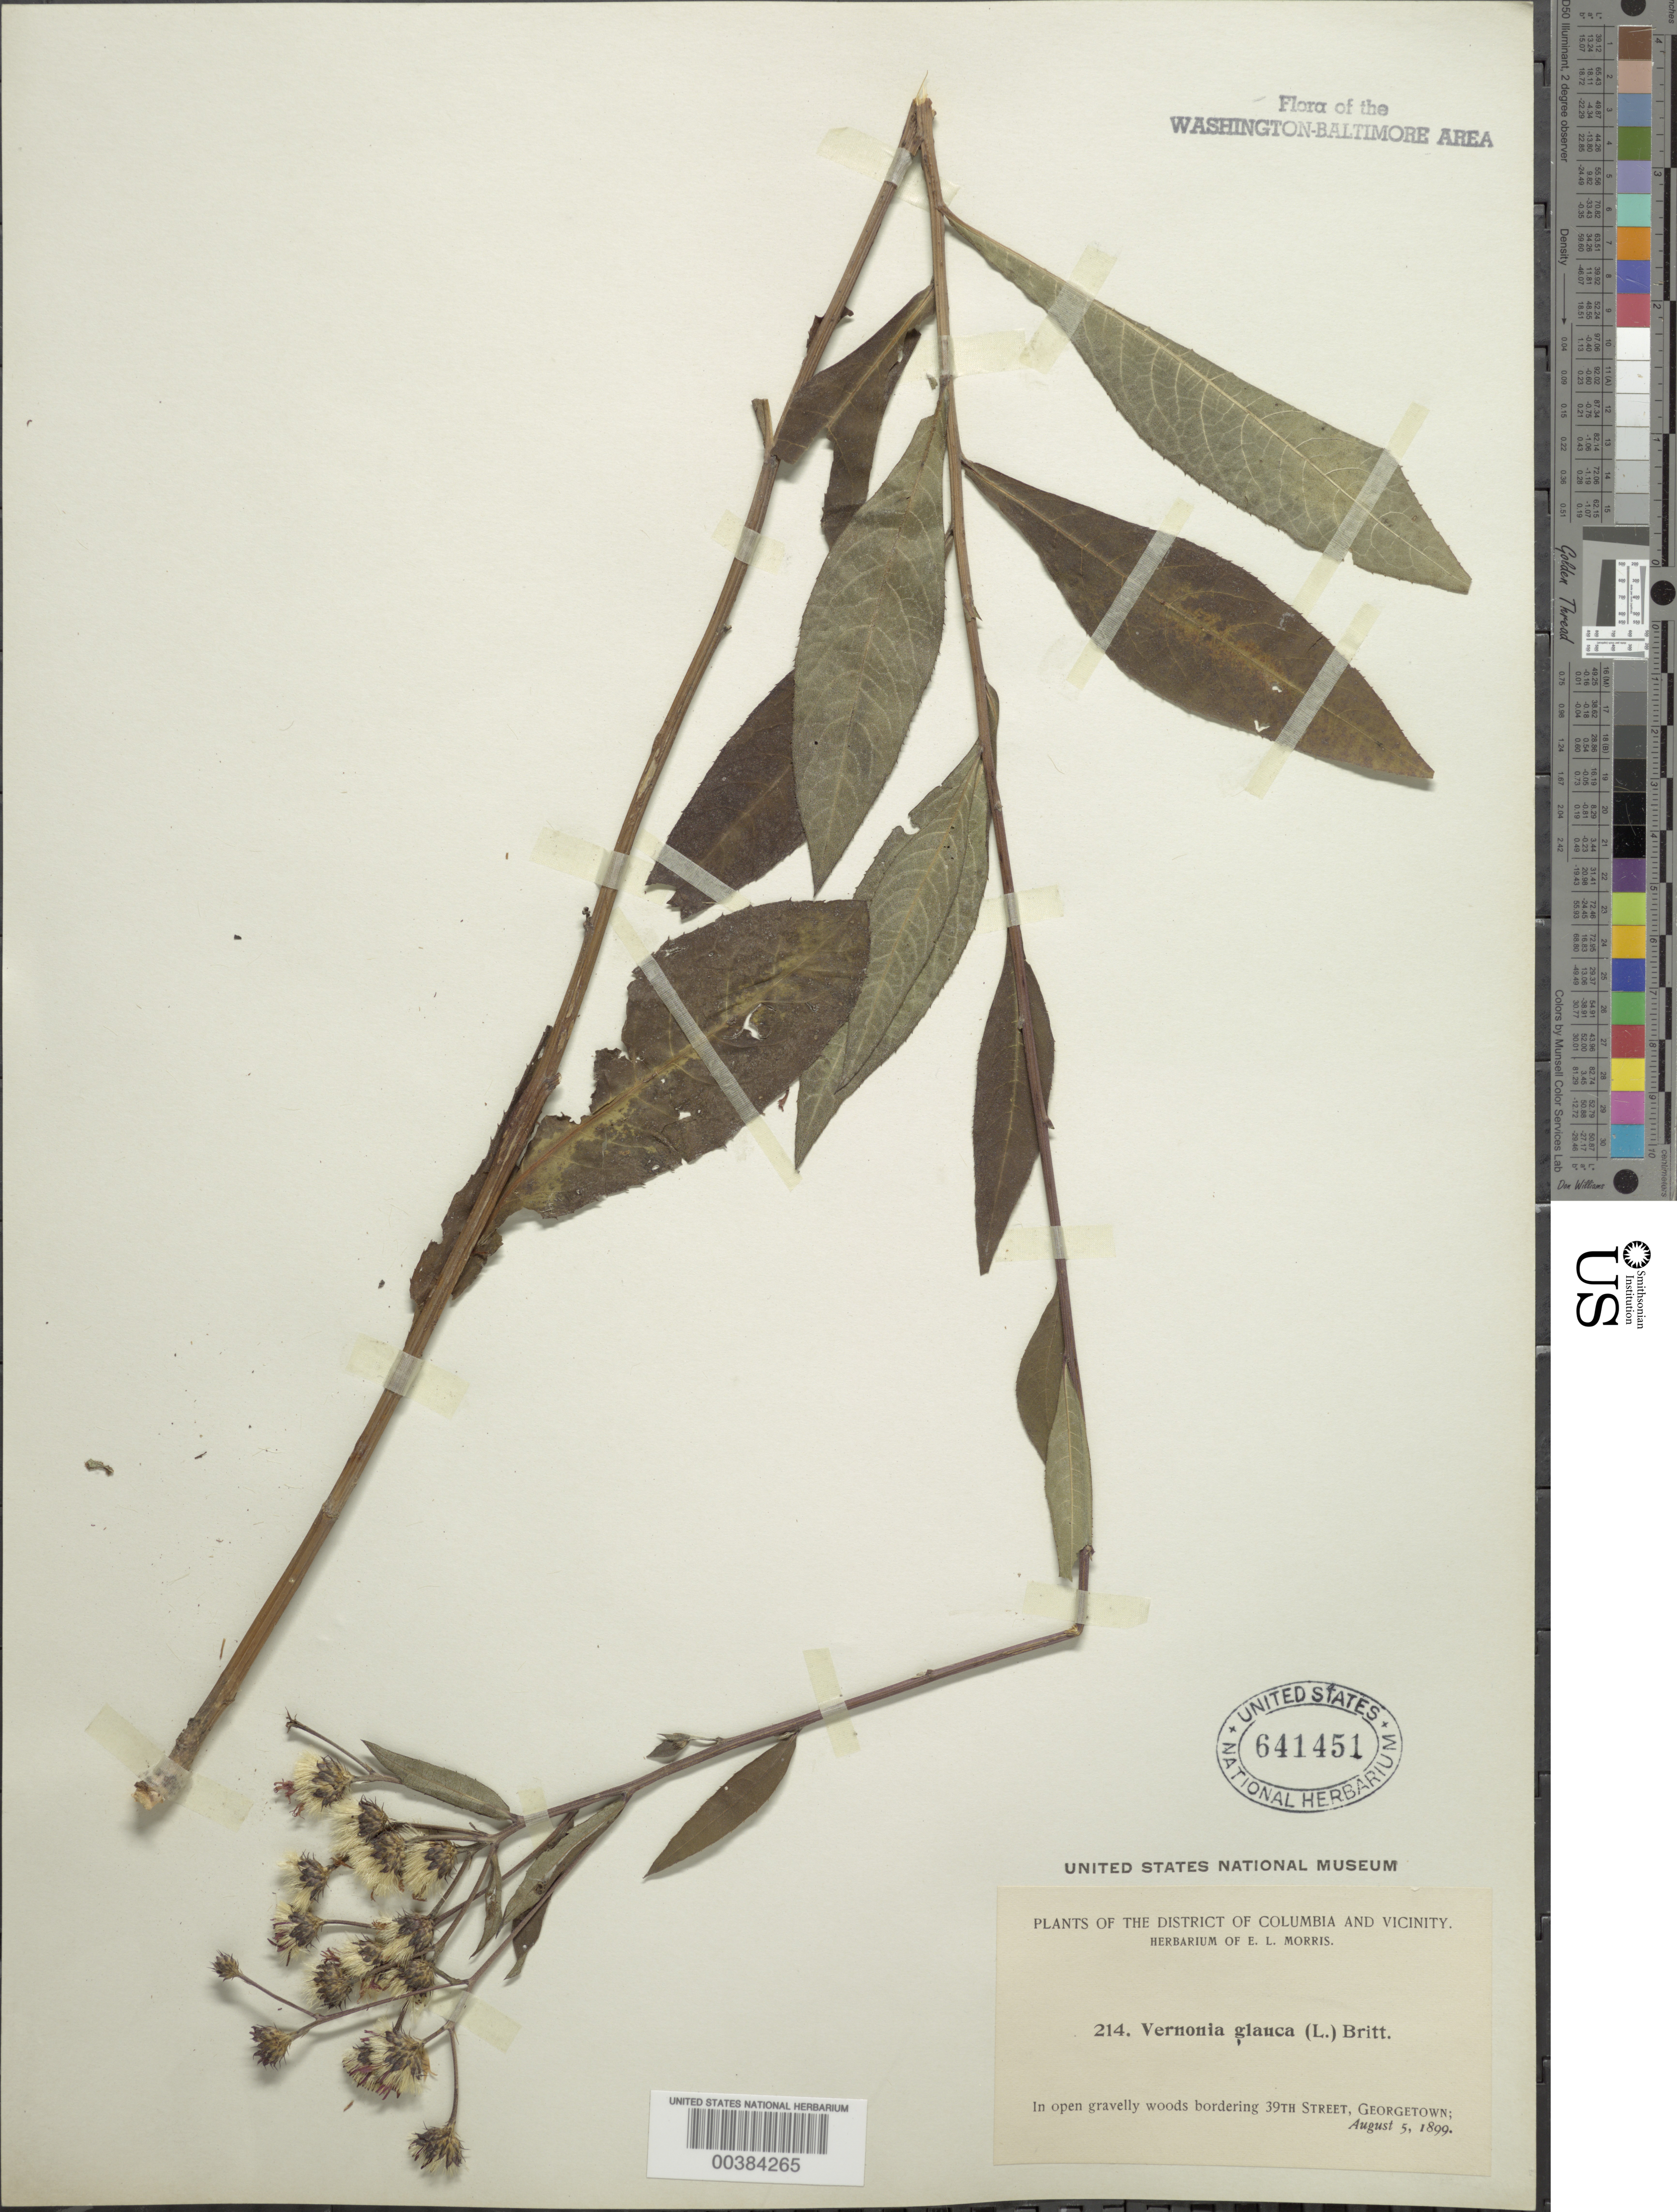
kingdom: Plantae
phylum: Tracheophyta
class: Magnoliopsida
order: Asterales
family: Asteraceae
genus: Vernonia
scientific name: Vernonia glauca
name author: (L.) Willd.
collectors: E. L. Morris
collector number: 214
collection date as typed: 05 Aug 1899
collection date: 1899-08-05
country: United States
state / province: District of Columbia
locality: Georgetown, 39th St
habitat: Open gravelly woods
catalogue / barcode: US 641451